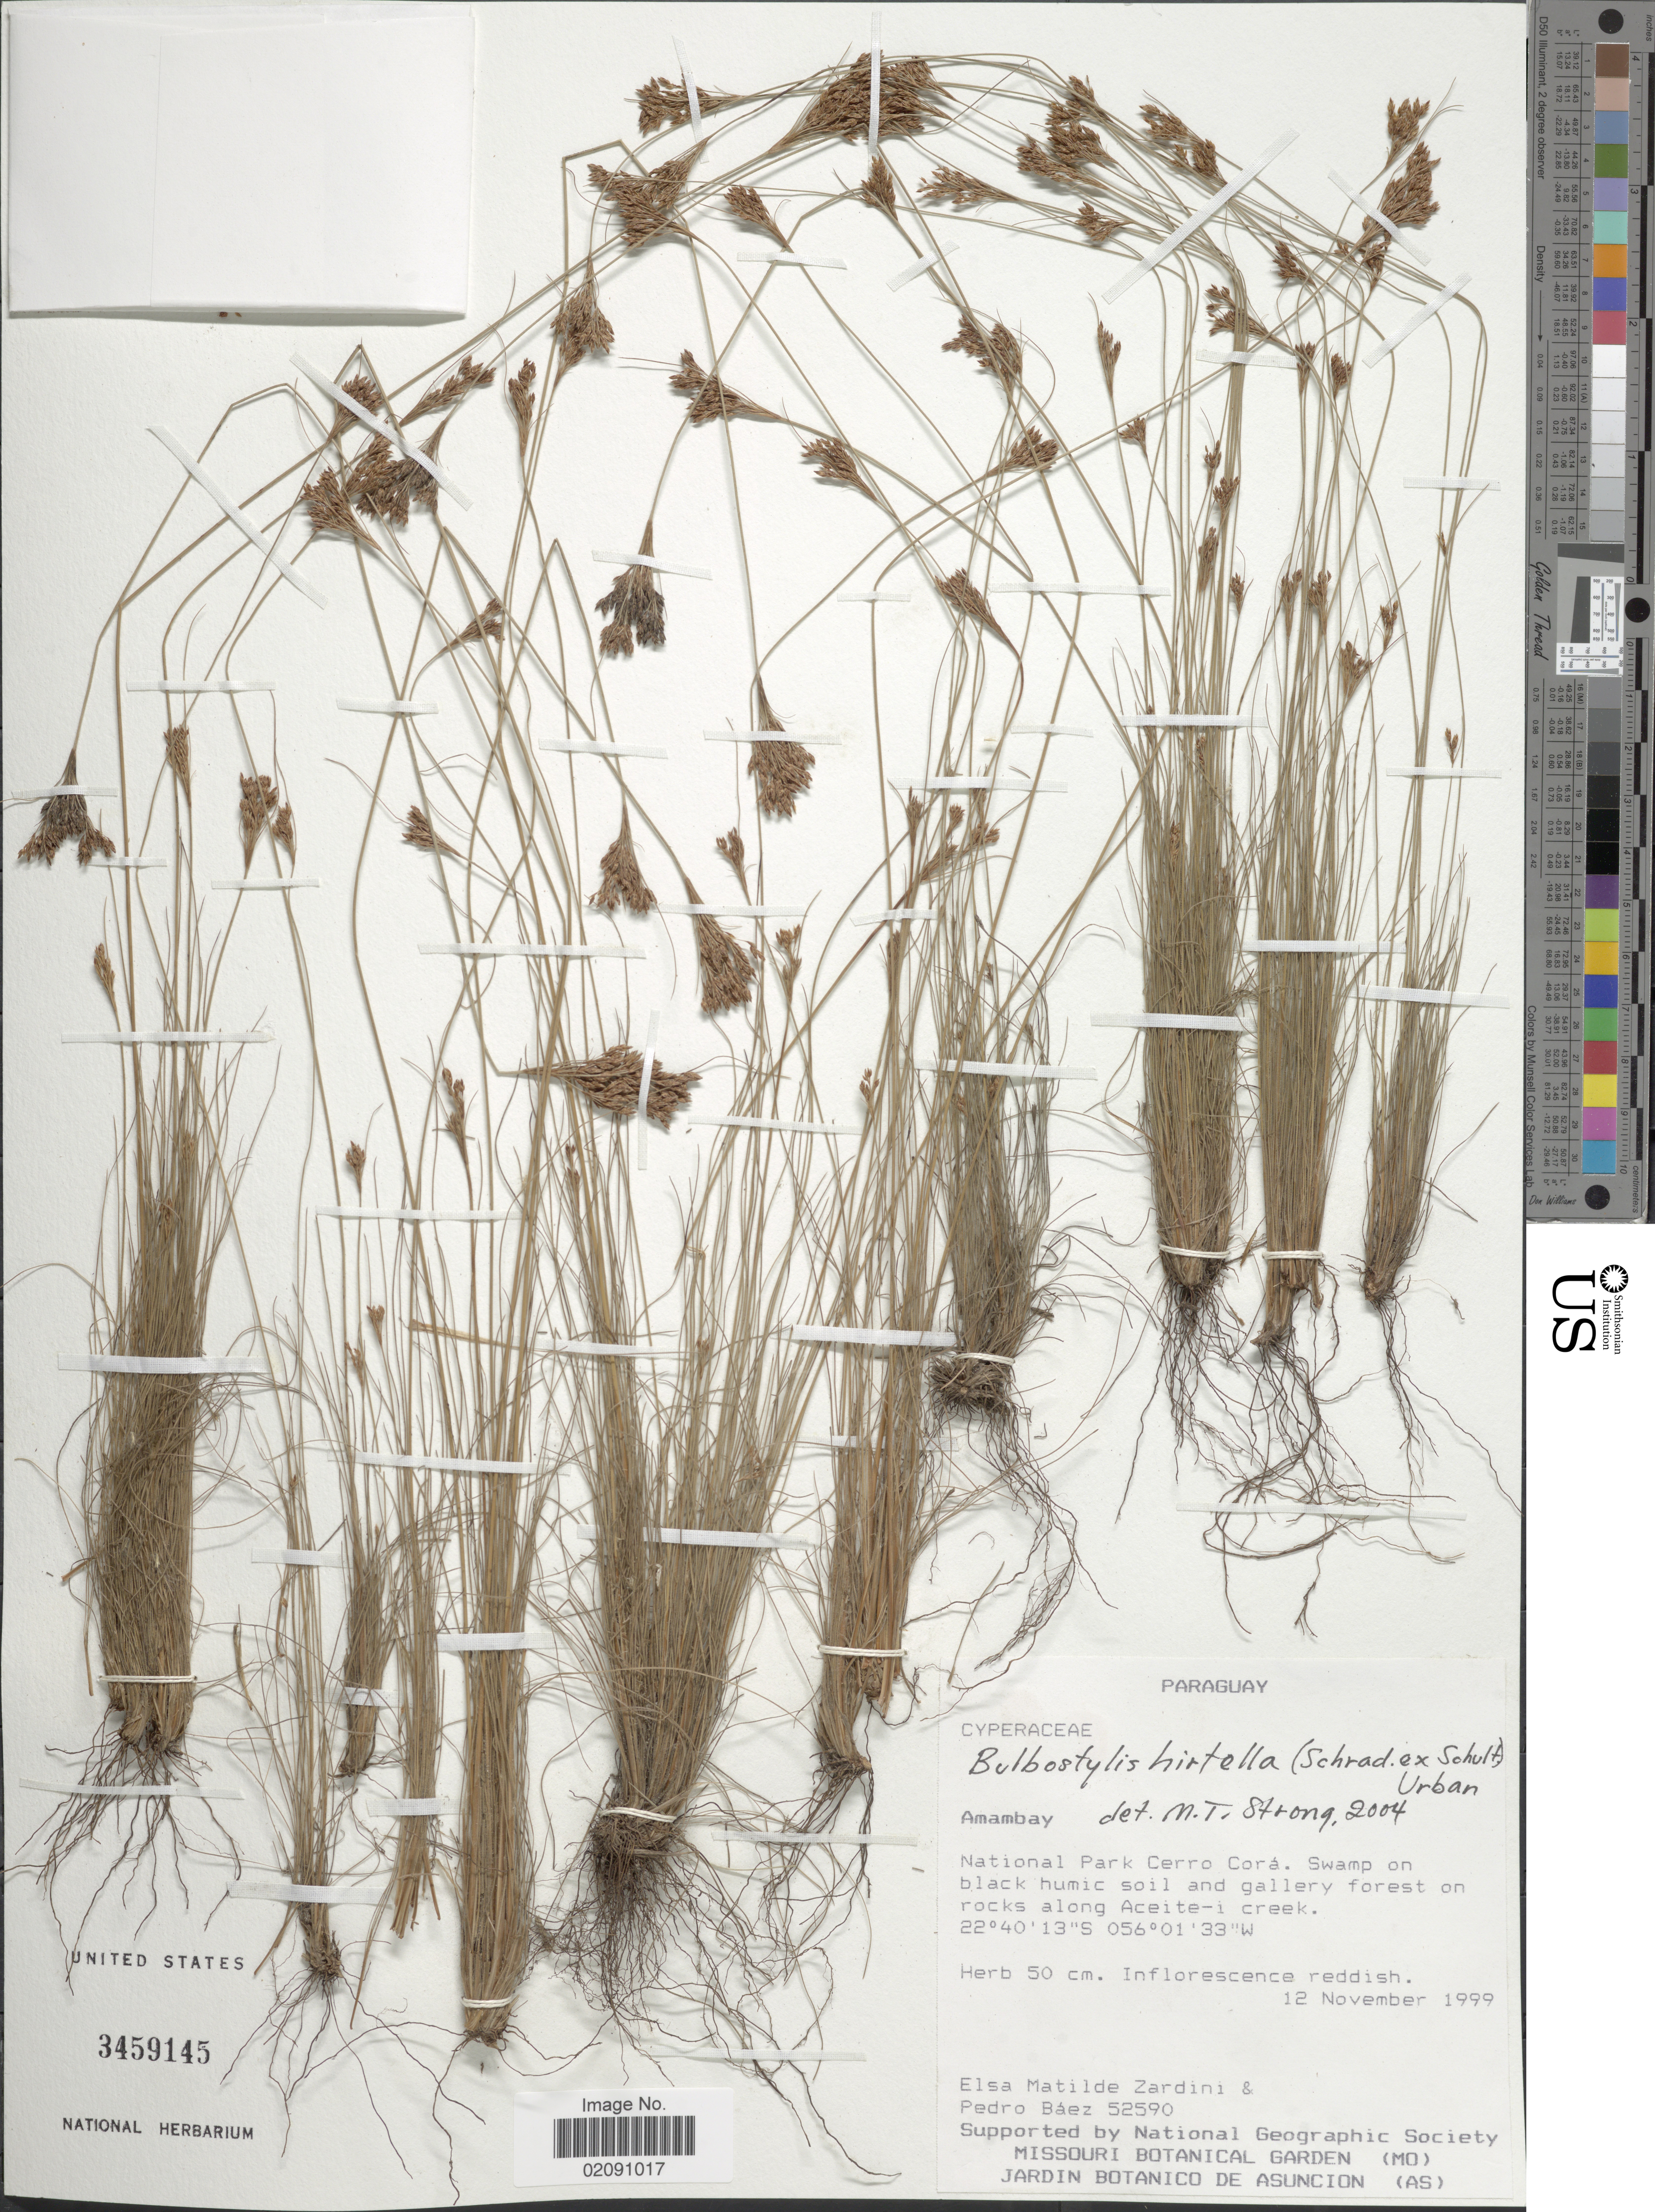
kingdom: Plantae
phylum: Tracheophyta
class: Liliopsida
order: Poales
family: Cyperaceae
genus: Bulbostylis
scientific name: Bulbostylis hirtella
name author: (Schrad.) Nees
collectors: E. M. Zardini & P. Báez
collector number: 52590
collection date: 1999-11-12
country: Paraguay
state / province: Amambay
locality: National Park Cerro Cora, swamp on black humic soil and gallery forest on rocks along Aceite-i creek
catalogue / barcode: US 3459145